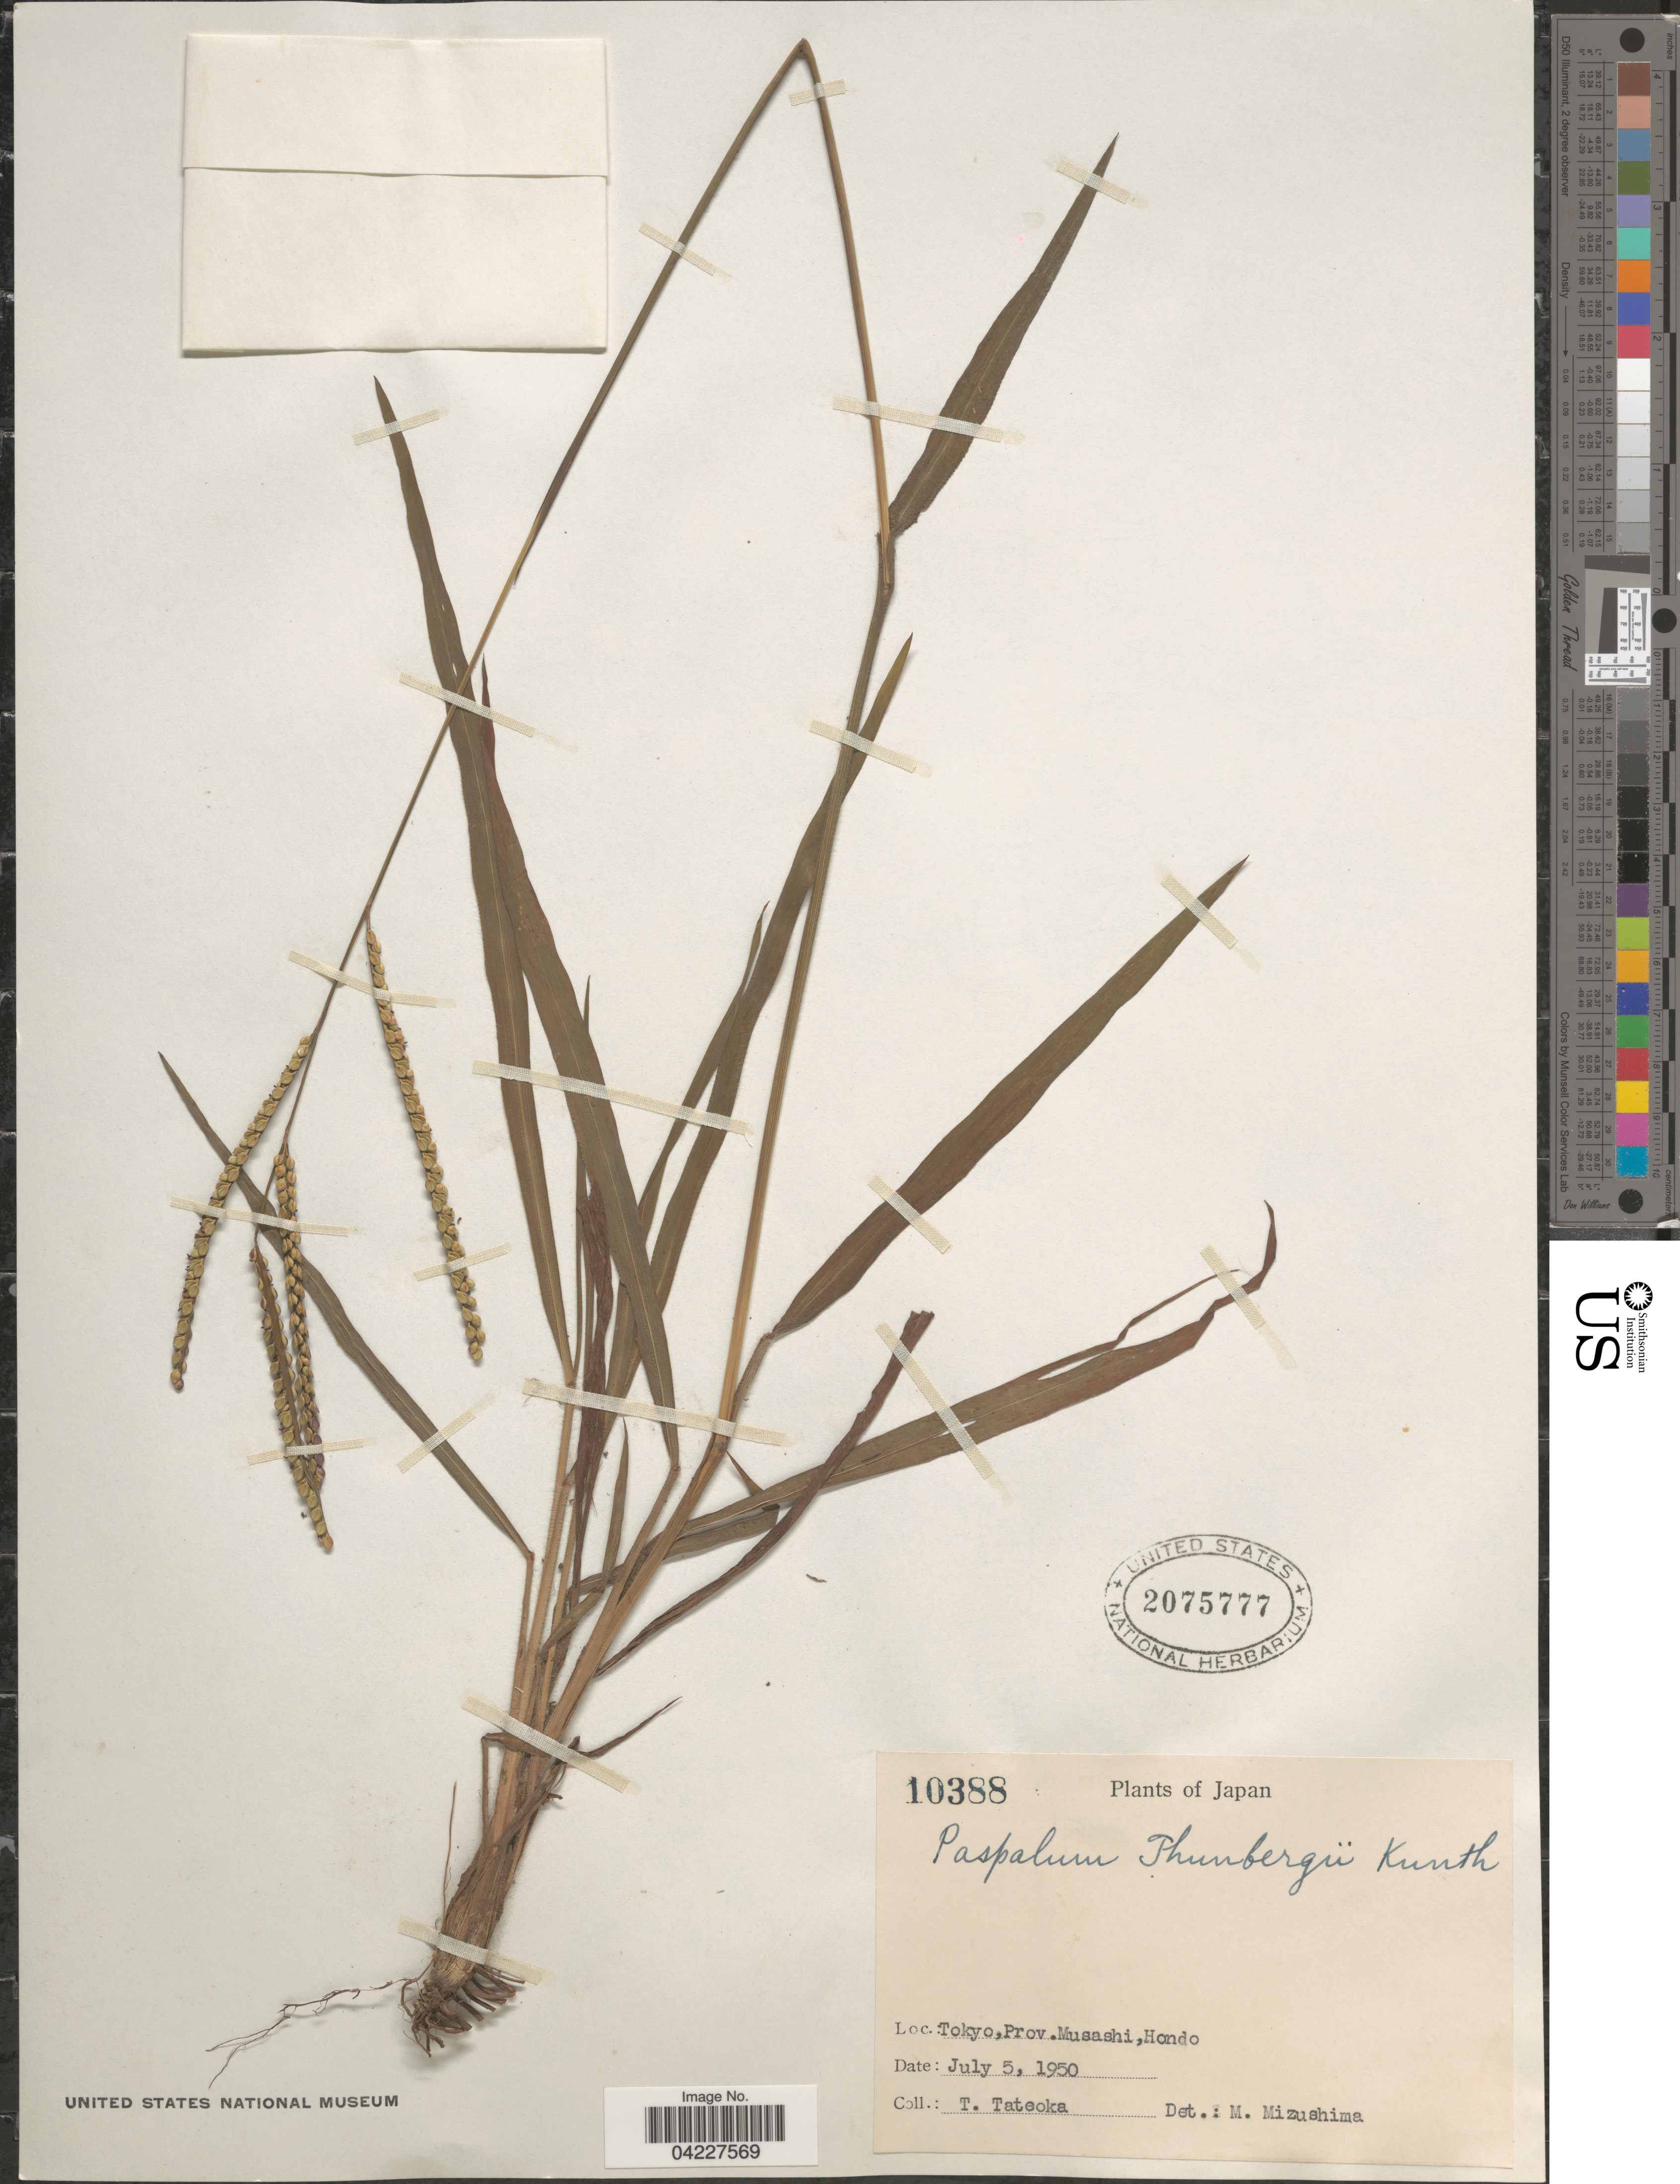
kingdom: Plantae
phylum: Tracheophyta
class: Liliopsida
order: Poales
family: Poaceae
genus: Paspalum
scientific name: Paspalum thunbergii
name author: Kunth ex Steud.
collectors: T. Tateoka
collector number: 10388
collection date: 1950-07-05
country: Japan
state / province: Tokyo, Federal City of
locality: Prov. Musashi, Hondo.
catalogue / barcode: US 2075777